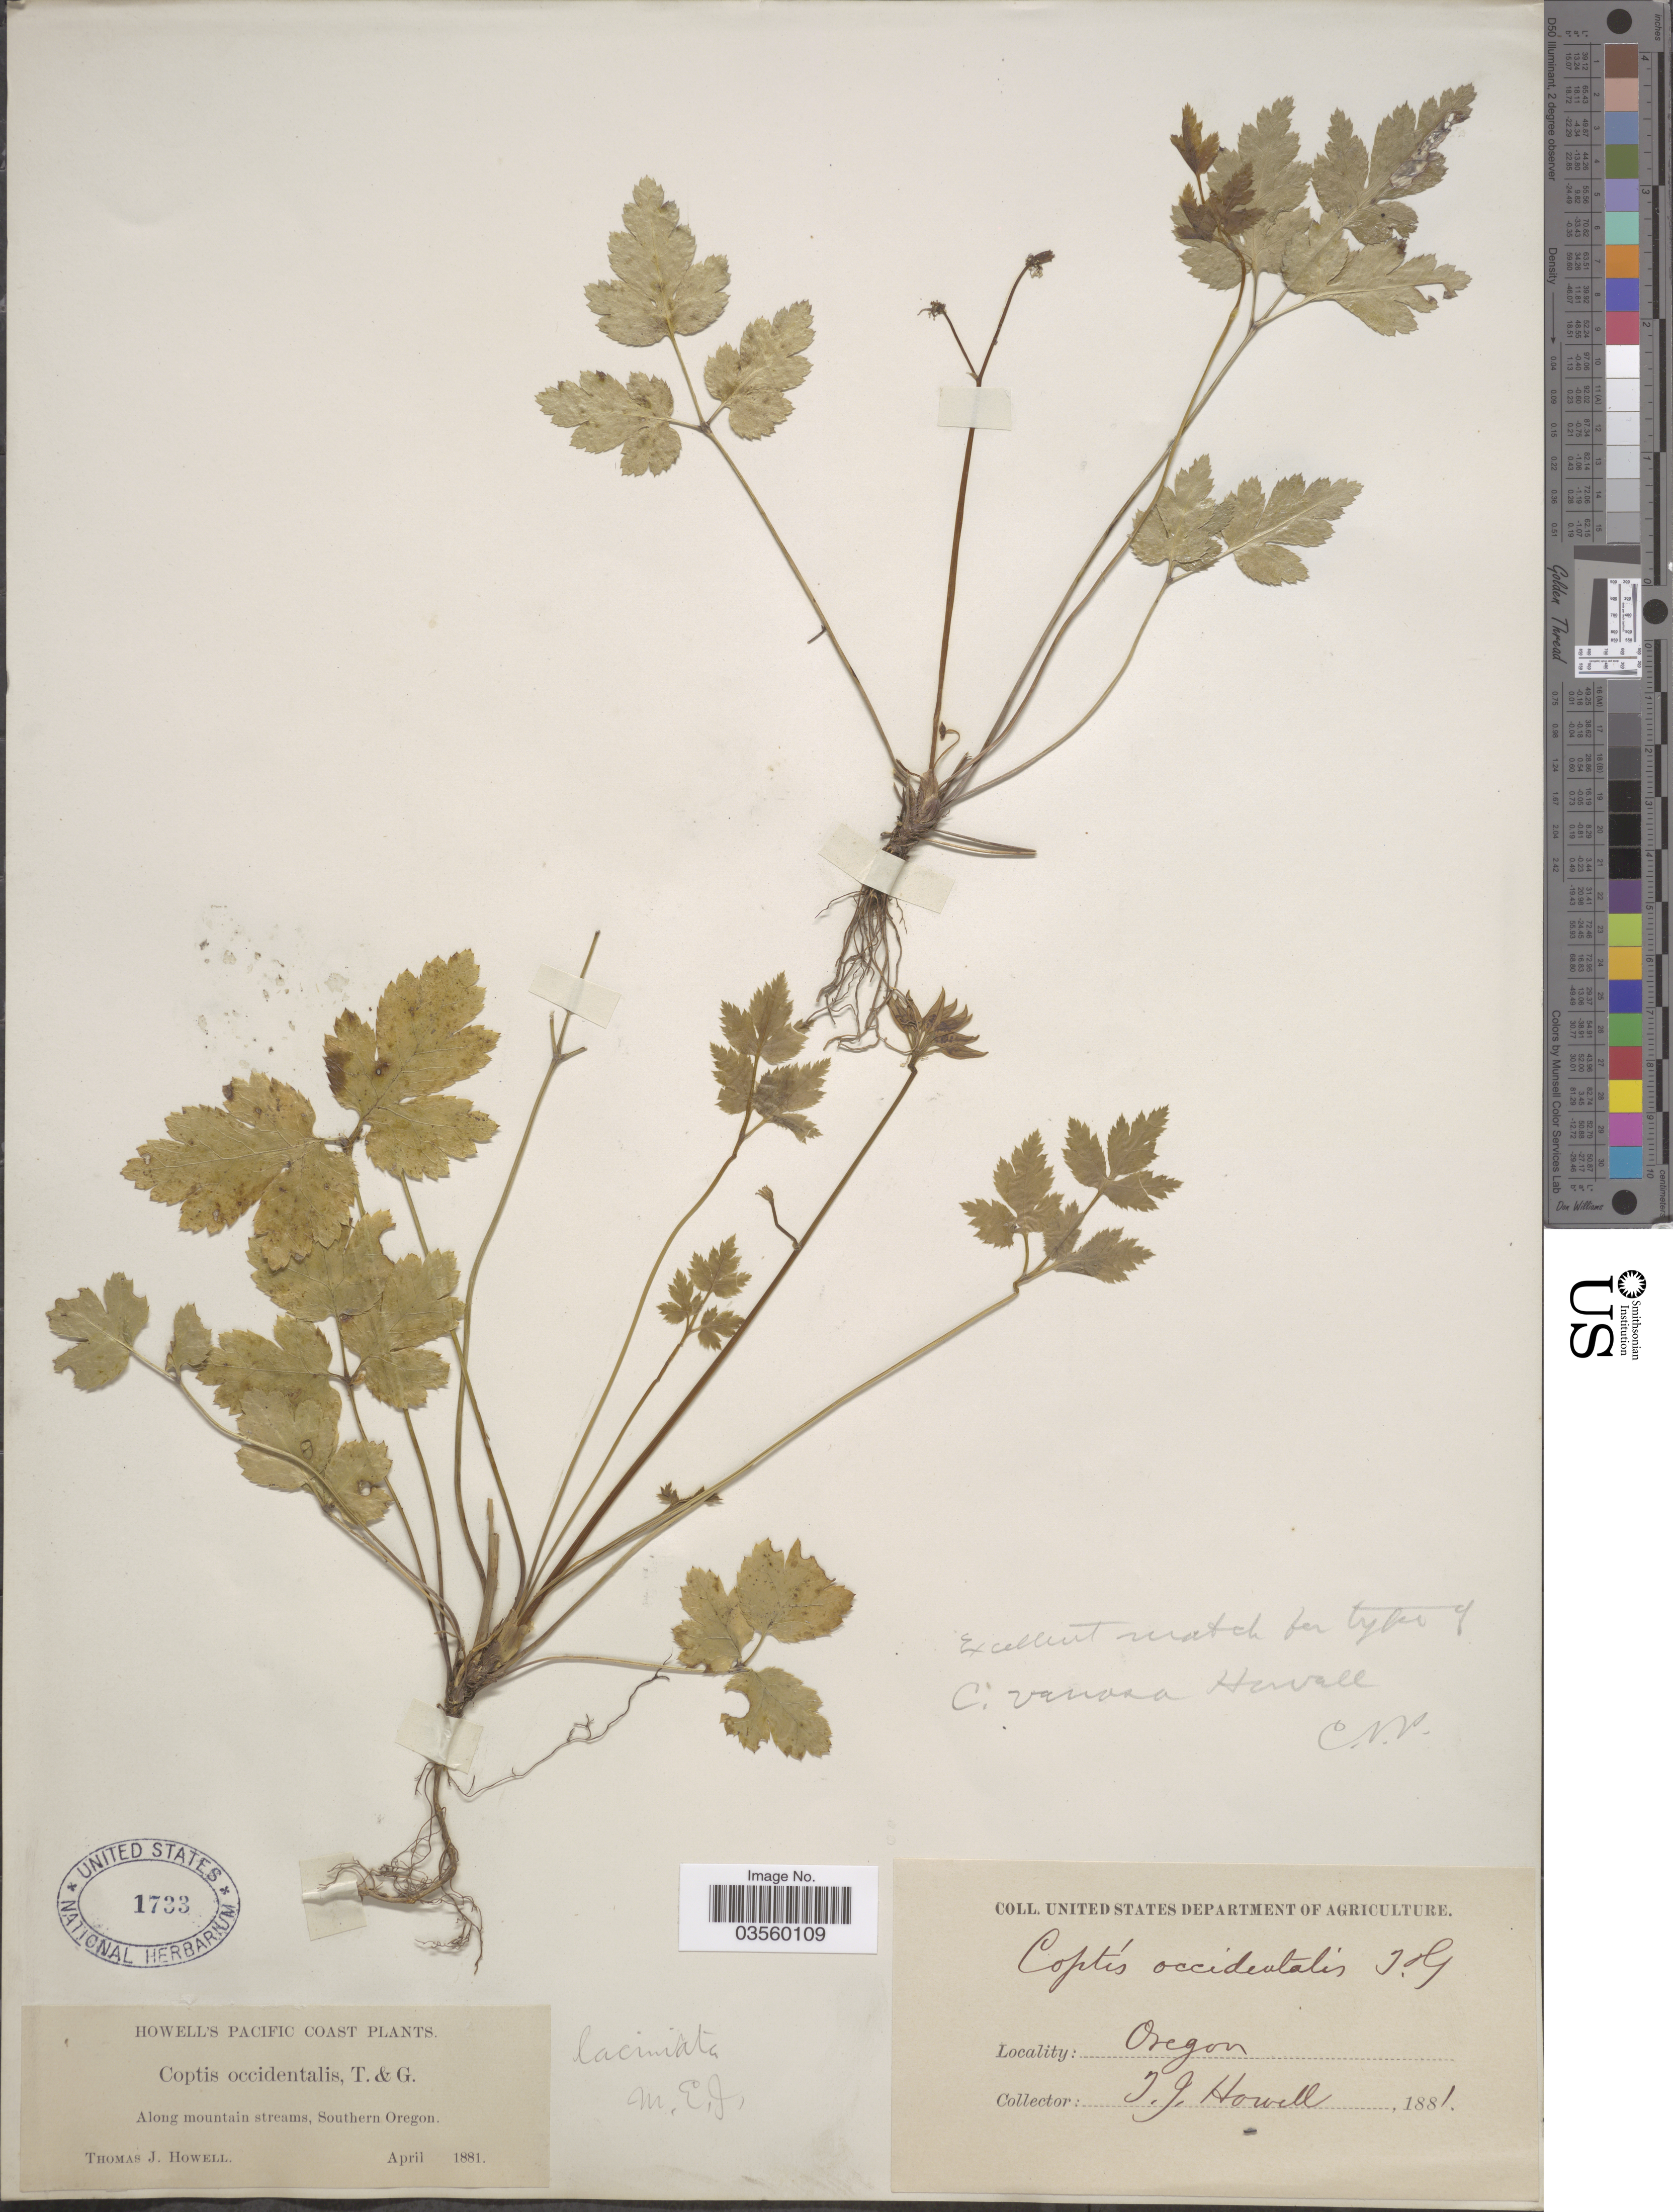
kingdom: Plantae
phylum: Tracheophyta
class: Magnoliopsida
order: Ranunculales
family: Ranunculaceae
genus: Coptis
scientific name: Coptis laciniata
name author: A. Gray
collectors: T. J. Howell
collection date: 1881-04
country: United States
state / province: Oregon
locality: Pacific Coast. Along mountain streams, Southern Oregon.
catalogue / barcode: US 1733